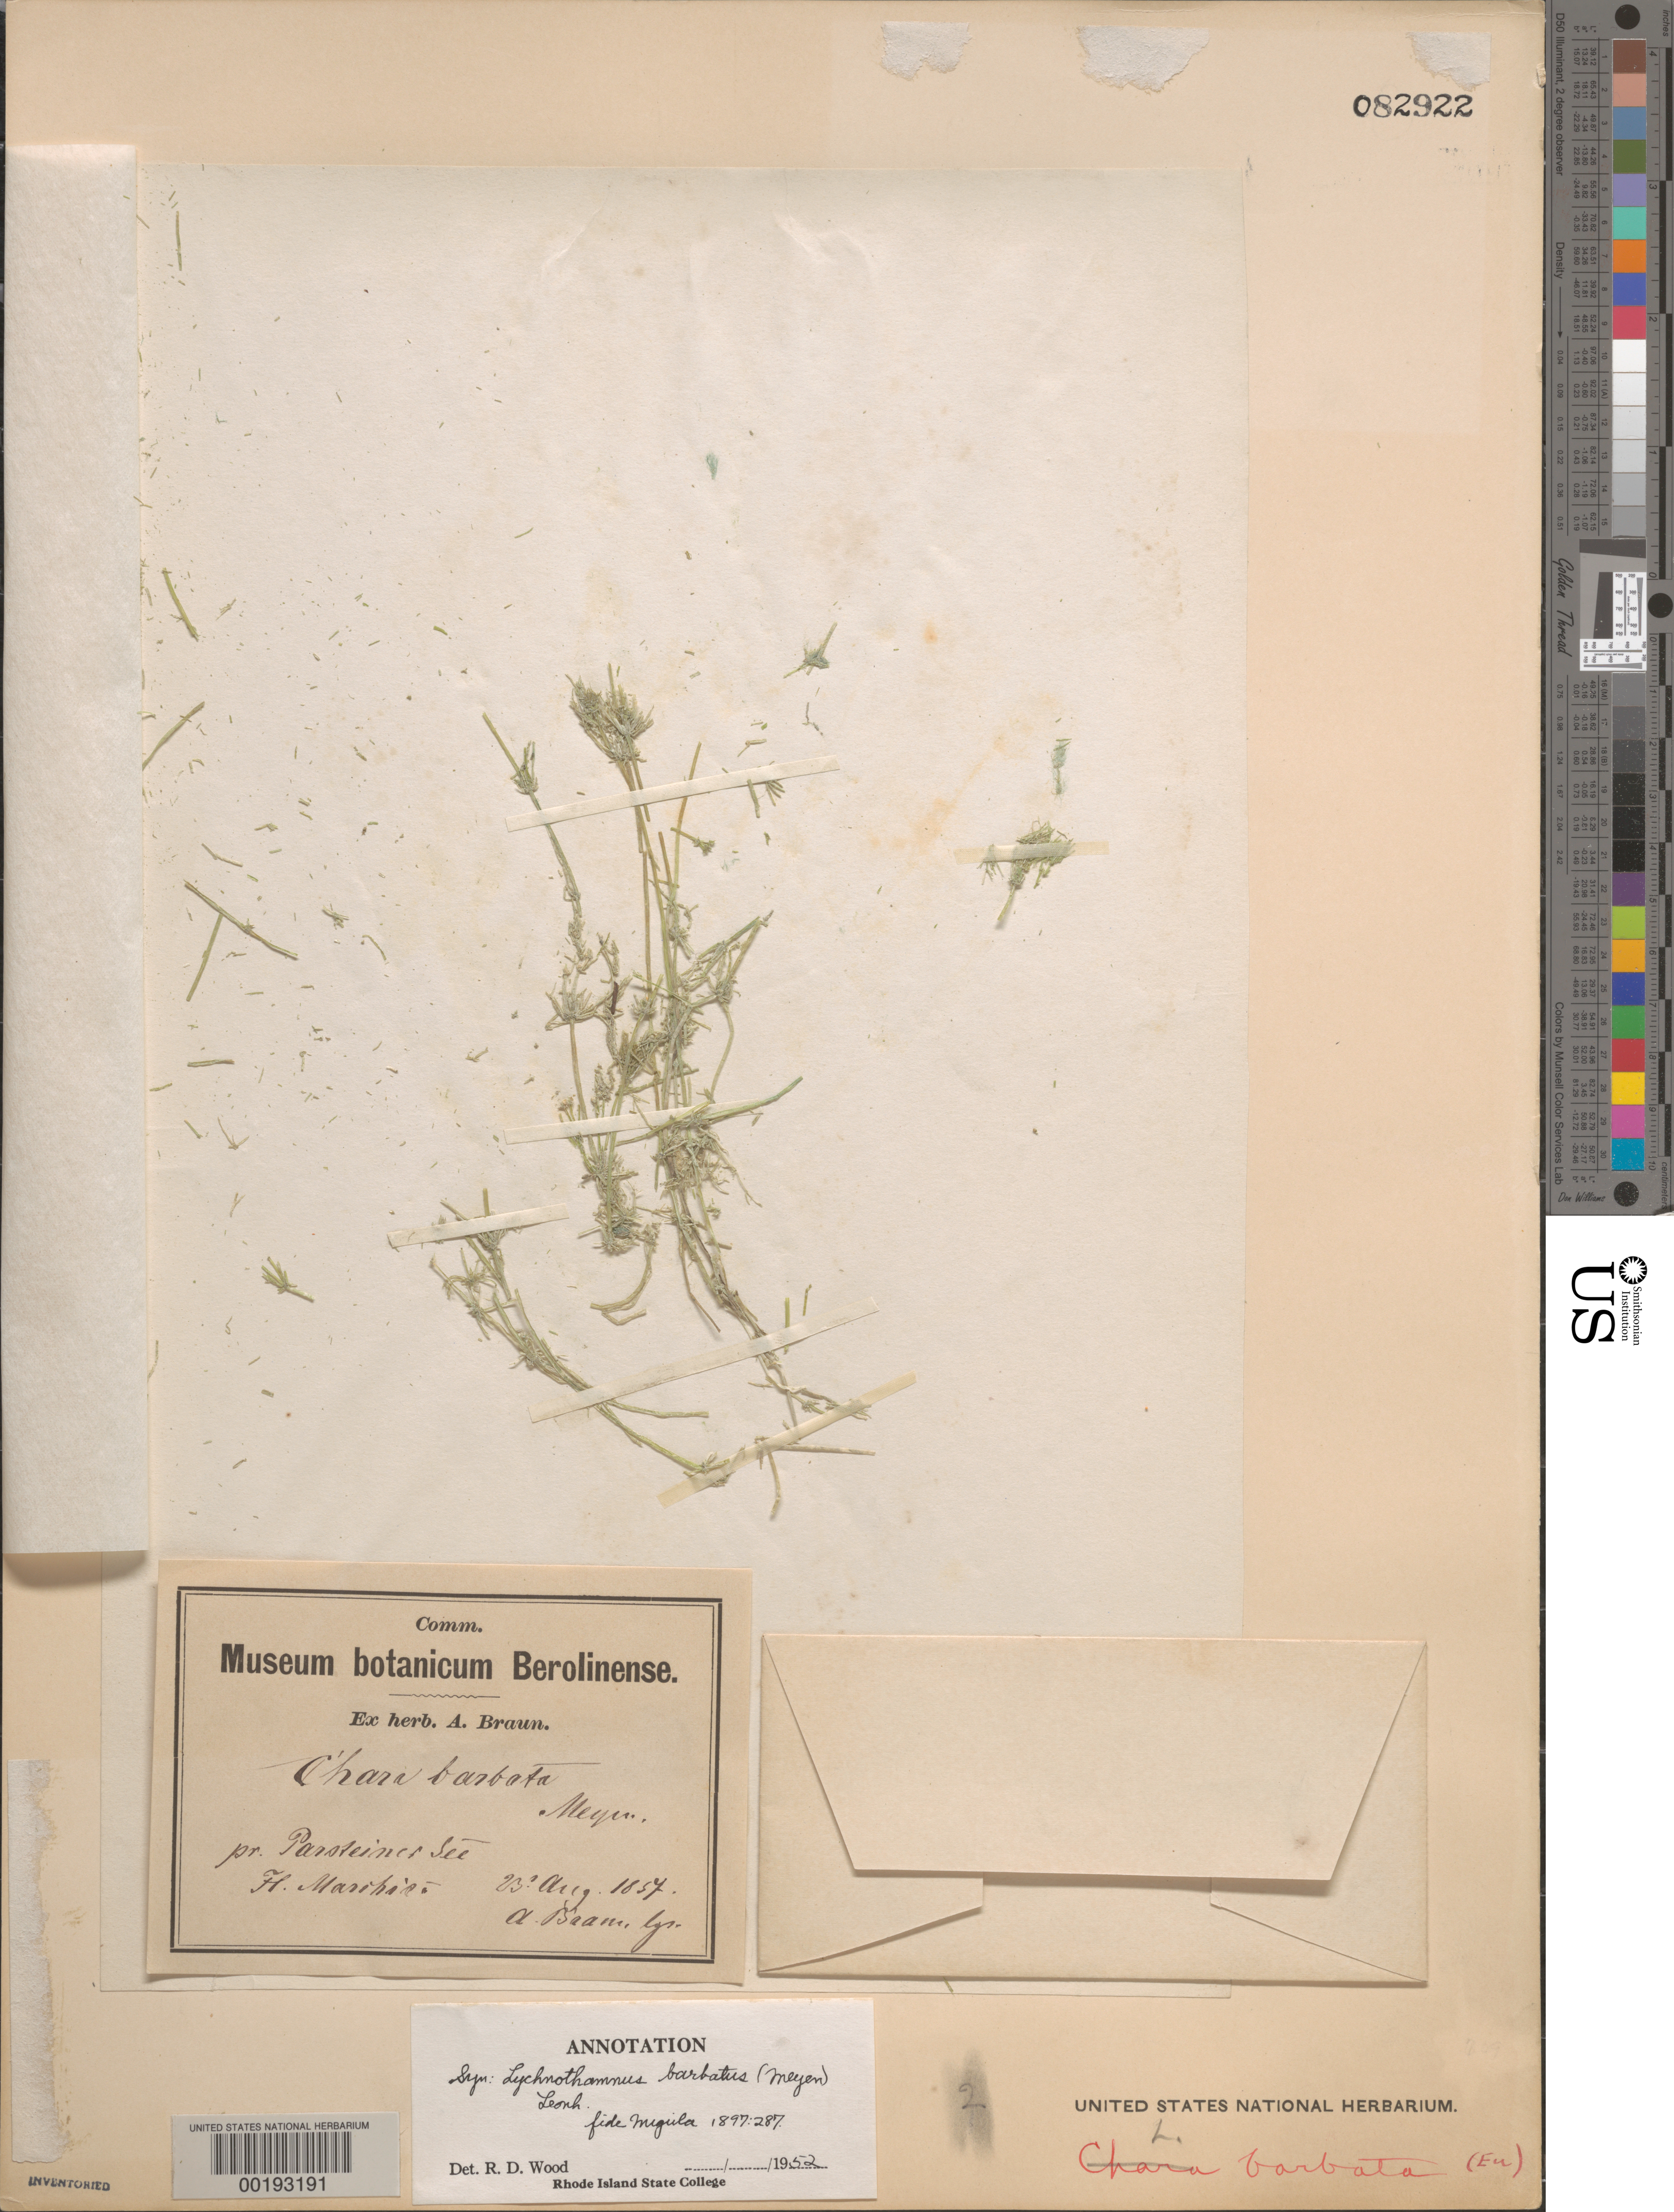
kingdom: Plantae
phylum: Charophyta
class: Charophyceae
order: Charales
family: Characeae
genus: Lychnothamnus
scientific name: Lychnothamnus barbatus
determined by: Wood, R. D.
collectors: A. Braun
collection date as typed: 23 Aug 1857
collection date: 1857-08-23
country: Germany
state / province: Brandenburg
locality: Near parsteiner see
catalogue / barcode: US 82922